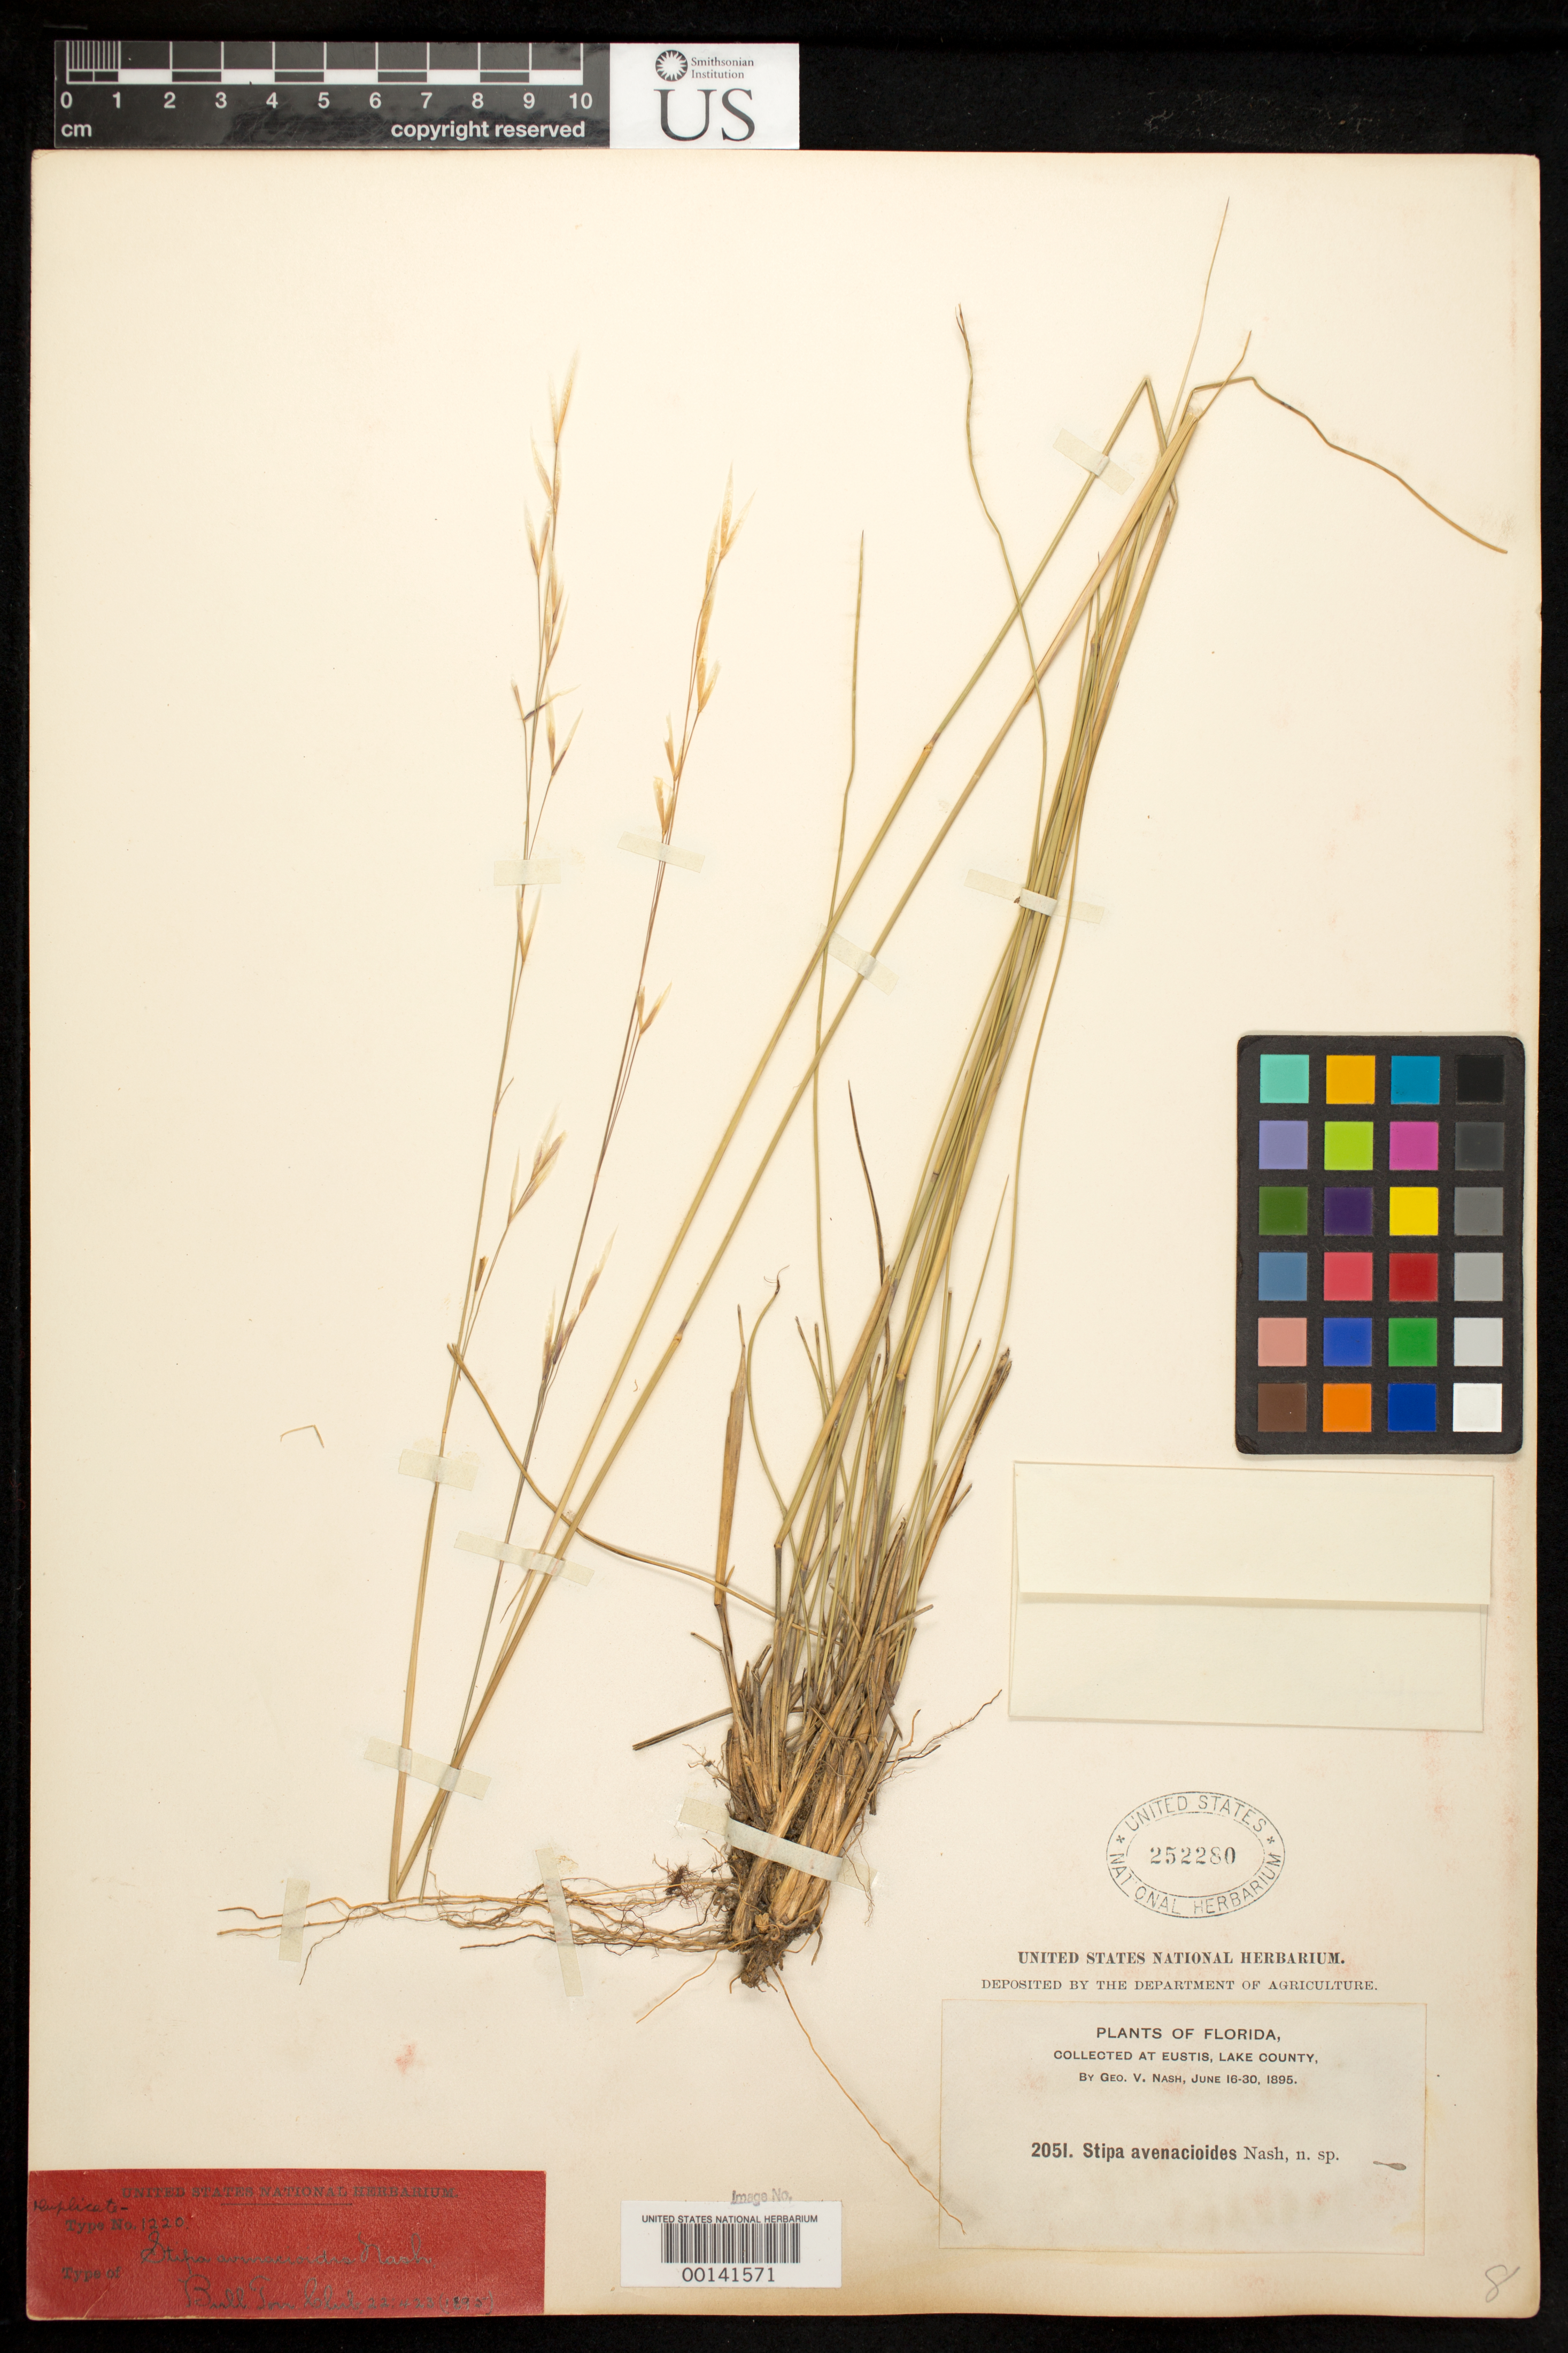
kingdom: Plantae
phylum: Tracheophyta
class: Liliopsida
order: Poales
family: Poaceae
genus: Stipa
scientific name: Stipa avenacioides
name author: Nash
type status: Isotype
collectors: G. V. Nash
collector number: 2051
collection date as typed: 16 Jun 1895 to 30 Jun 1895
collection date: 1895-06-16/1895-06-30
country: United States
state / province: Florida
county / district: Lake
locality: Eustis, Lake County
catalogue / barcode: US 252280